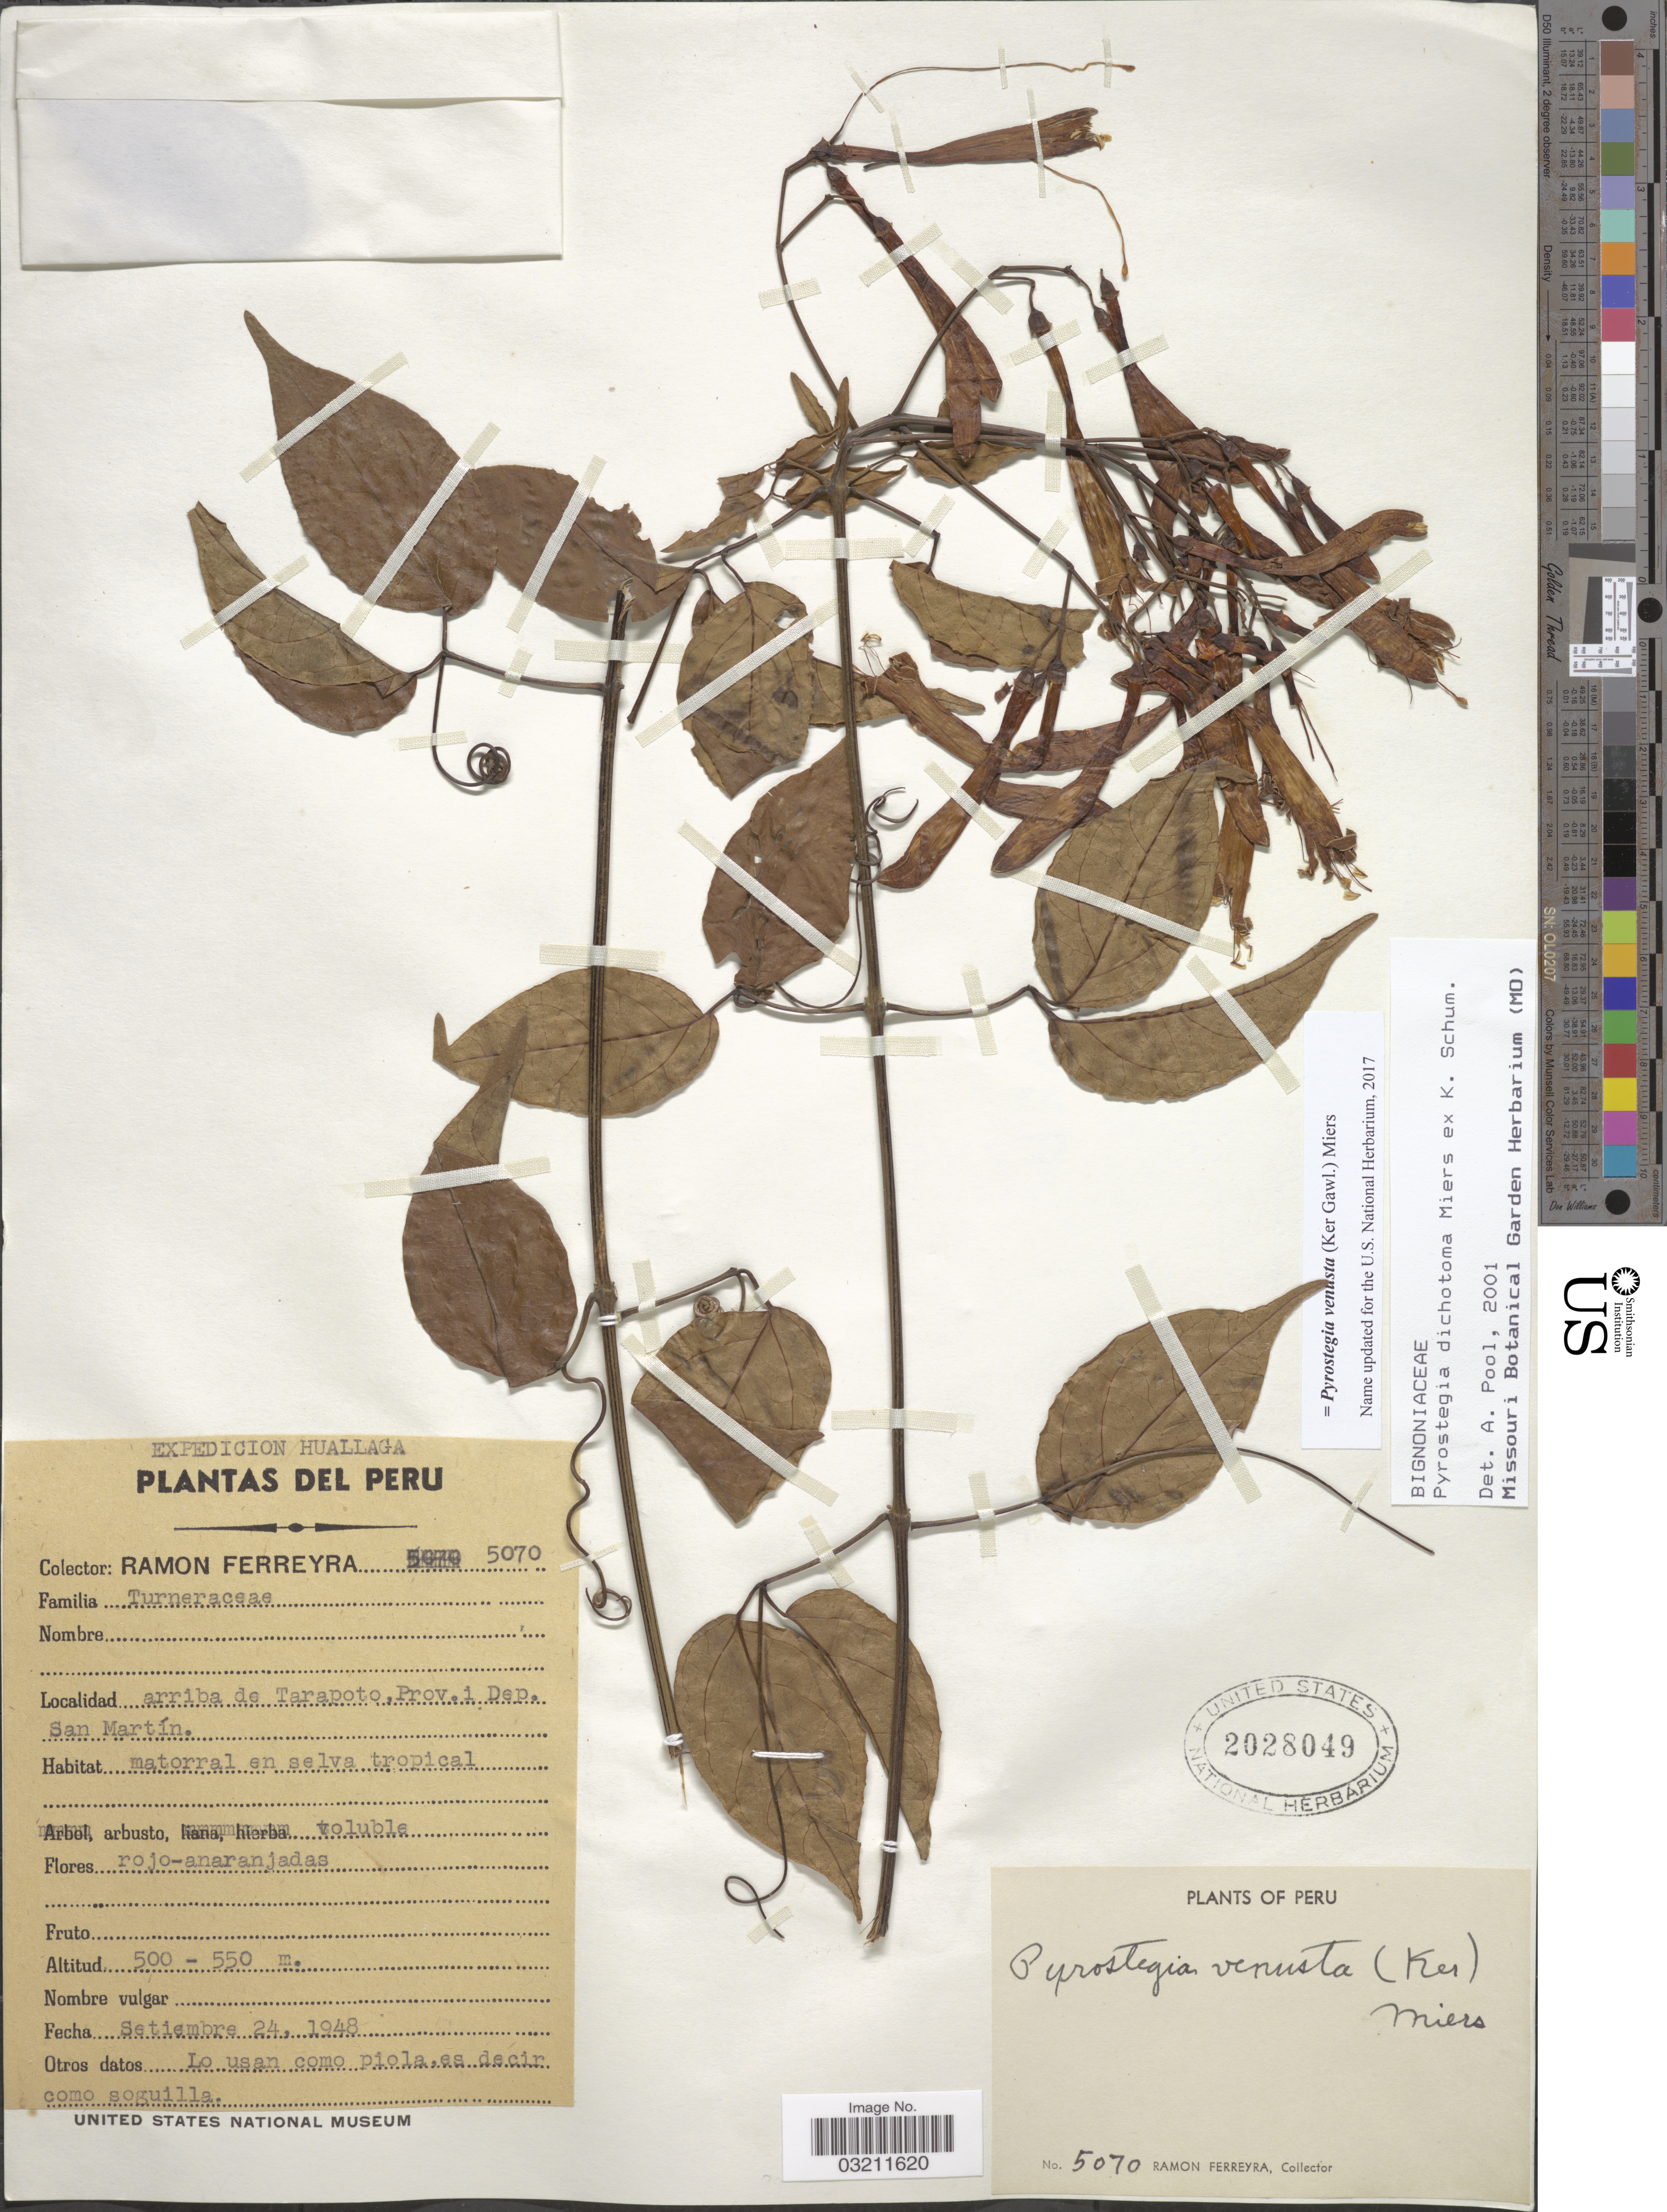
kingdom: Plantae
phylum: Tracheophyta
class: Magnoliopsida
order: Lamiales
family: Bignoniaceae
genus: Pyrostegia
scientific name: Pyrostegia venusta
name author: (Ker Gawl.) Miers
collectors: R. A. Ferreyra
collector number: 5070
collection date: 1948-09-24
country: Peru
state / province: San Martín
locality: Huallaga. Arriba de Tarapoto, Prov. i Dep. San Martín.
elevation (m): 500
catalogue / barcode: US 2028049